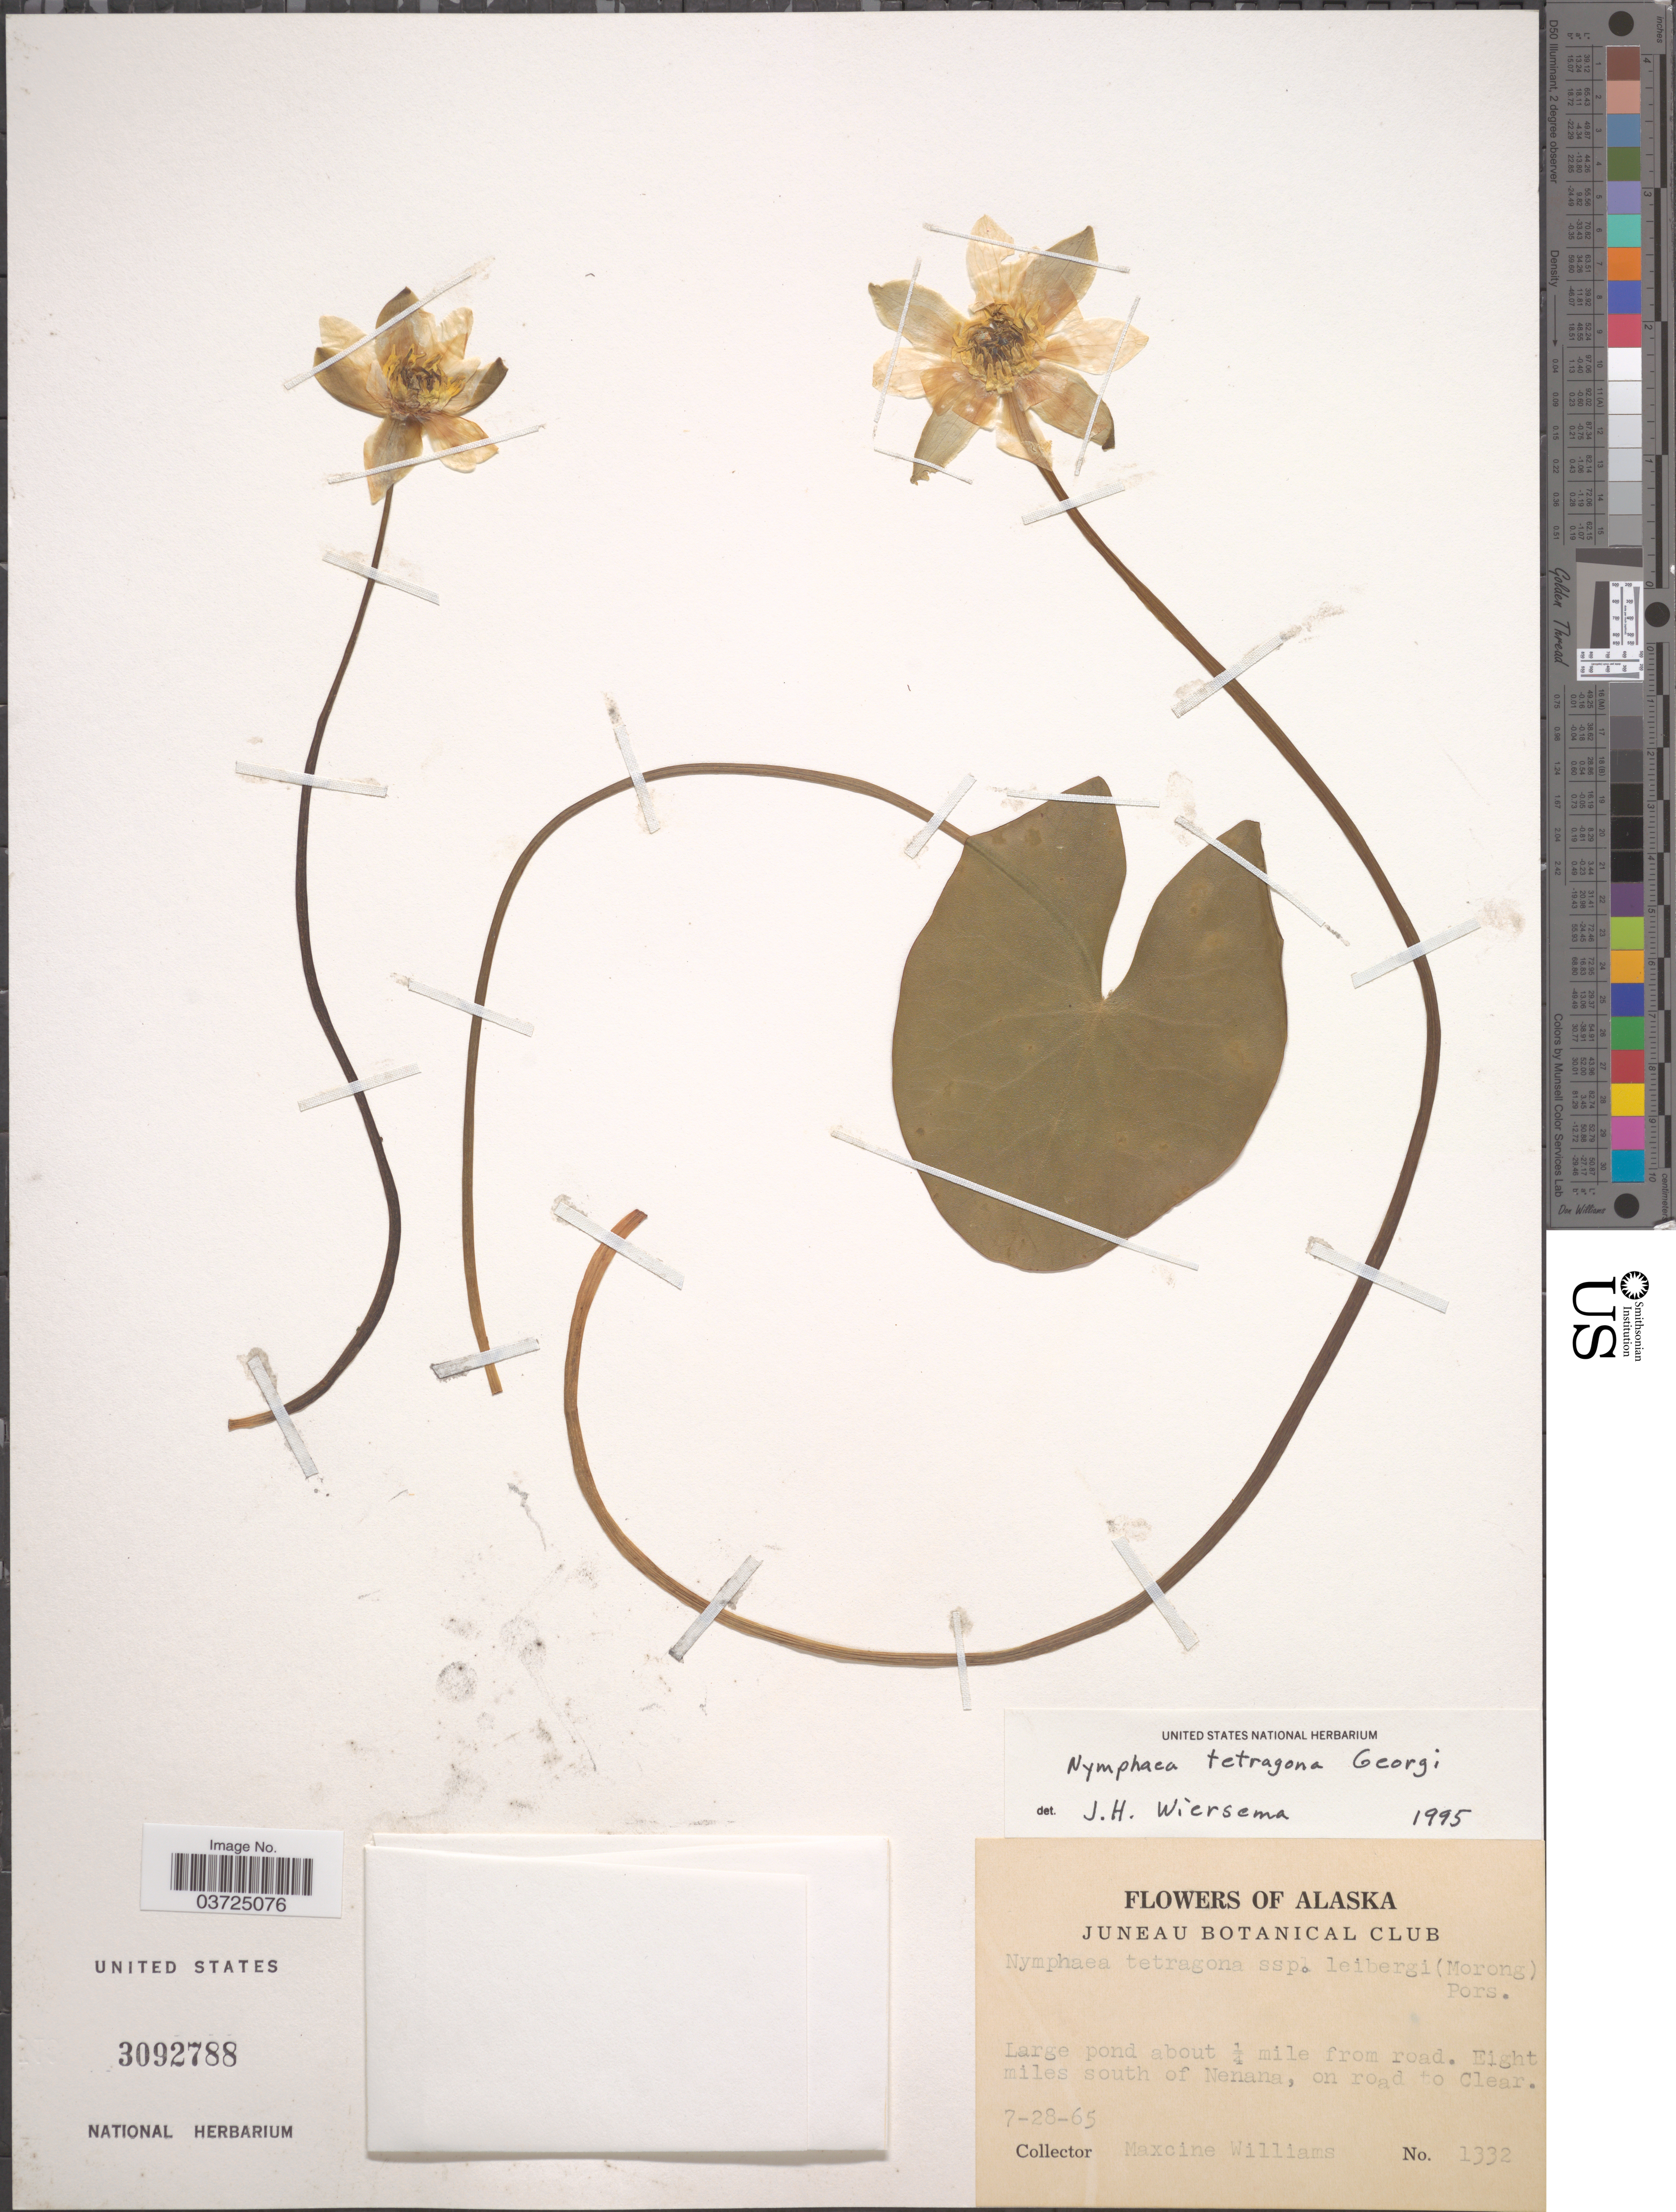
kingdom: Plantae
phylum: Tracheophyta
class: Magnoliopsida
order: Nymphaeales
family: Nymphaeaceae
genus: Nymphaea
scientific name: Nymphaea tetragona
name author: Georgi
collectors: M. Williams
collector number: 1332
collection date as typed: Transcribed d/m/y: 28/7/65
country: United States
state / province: Alaska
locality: Large pond about ¼ mile from road. Eight miles south of Nenana, on road to Clear.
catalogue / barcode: US 3092788